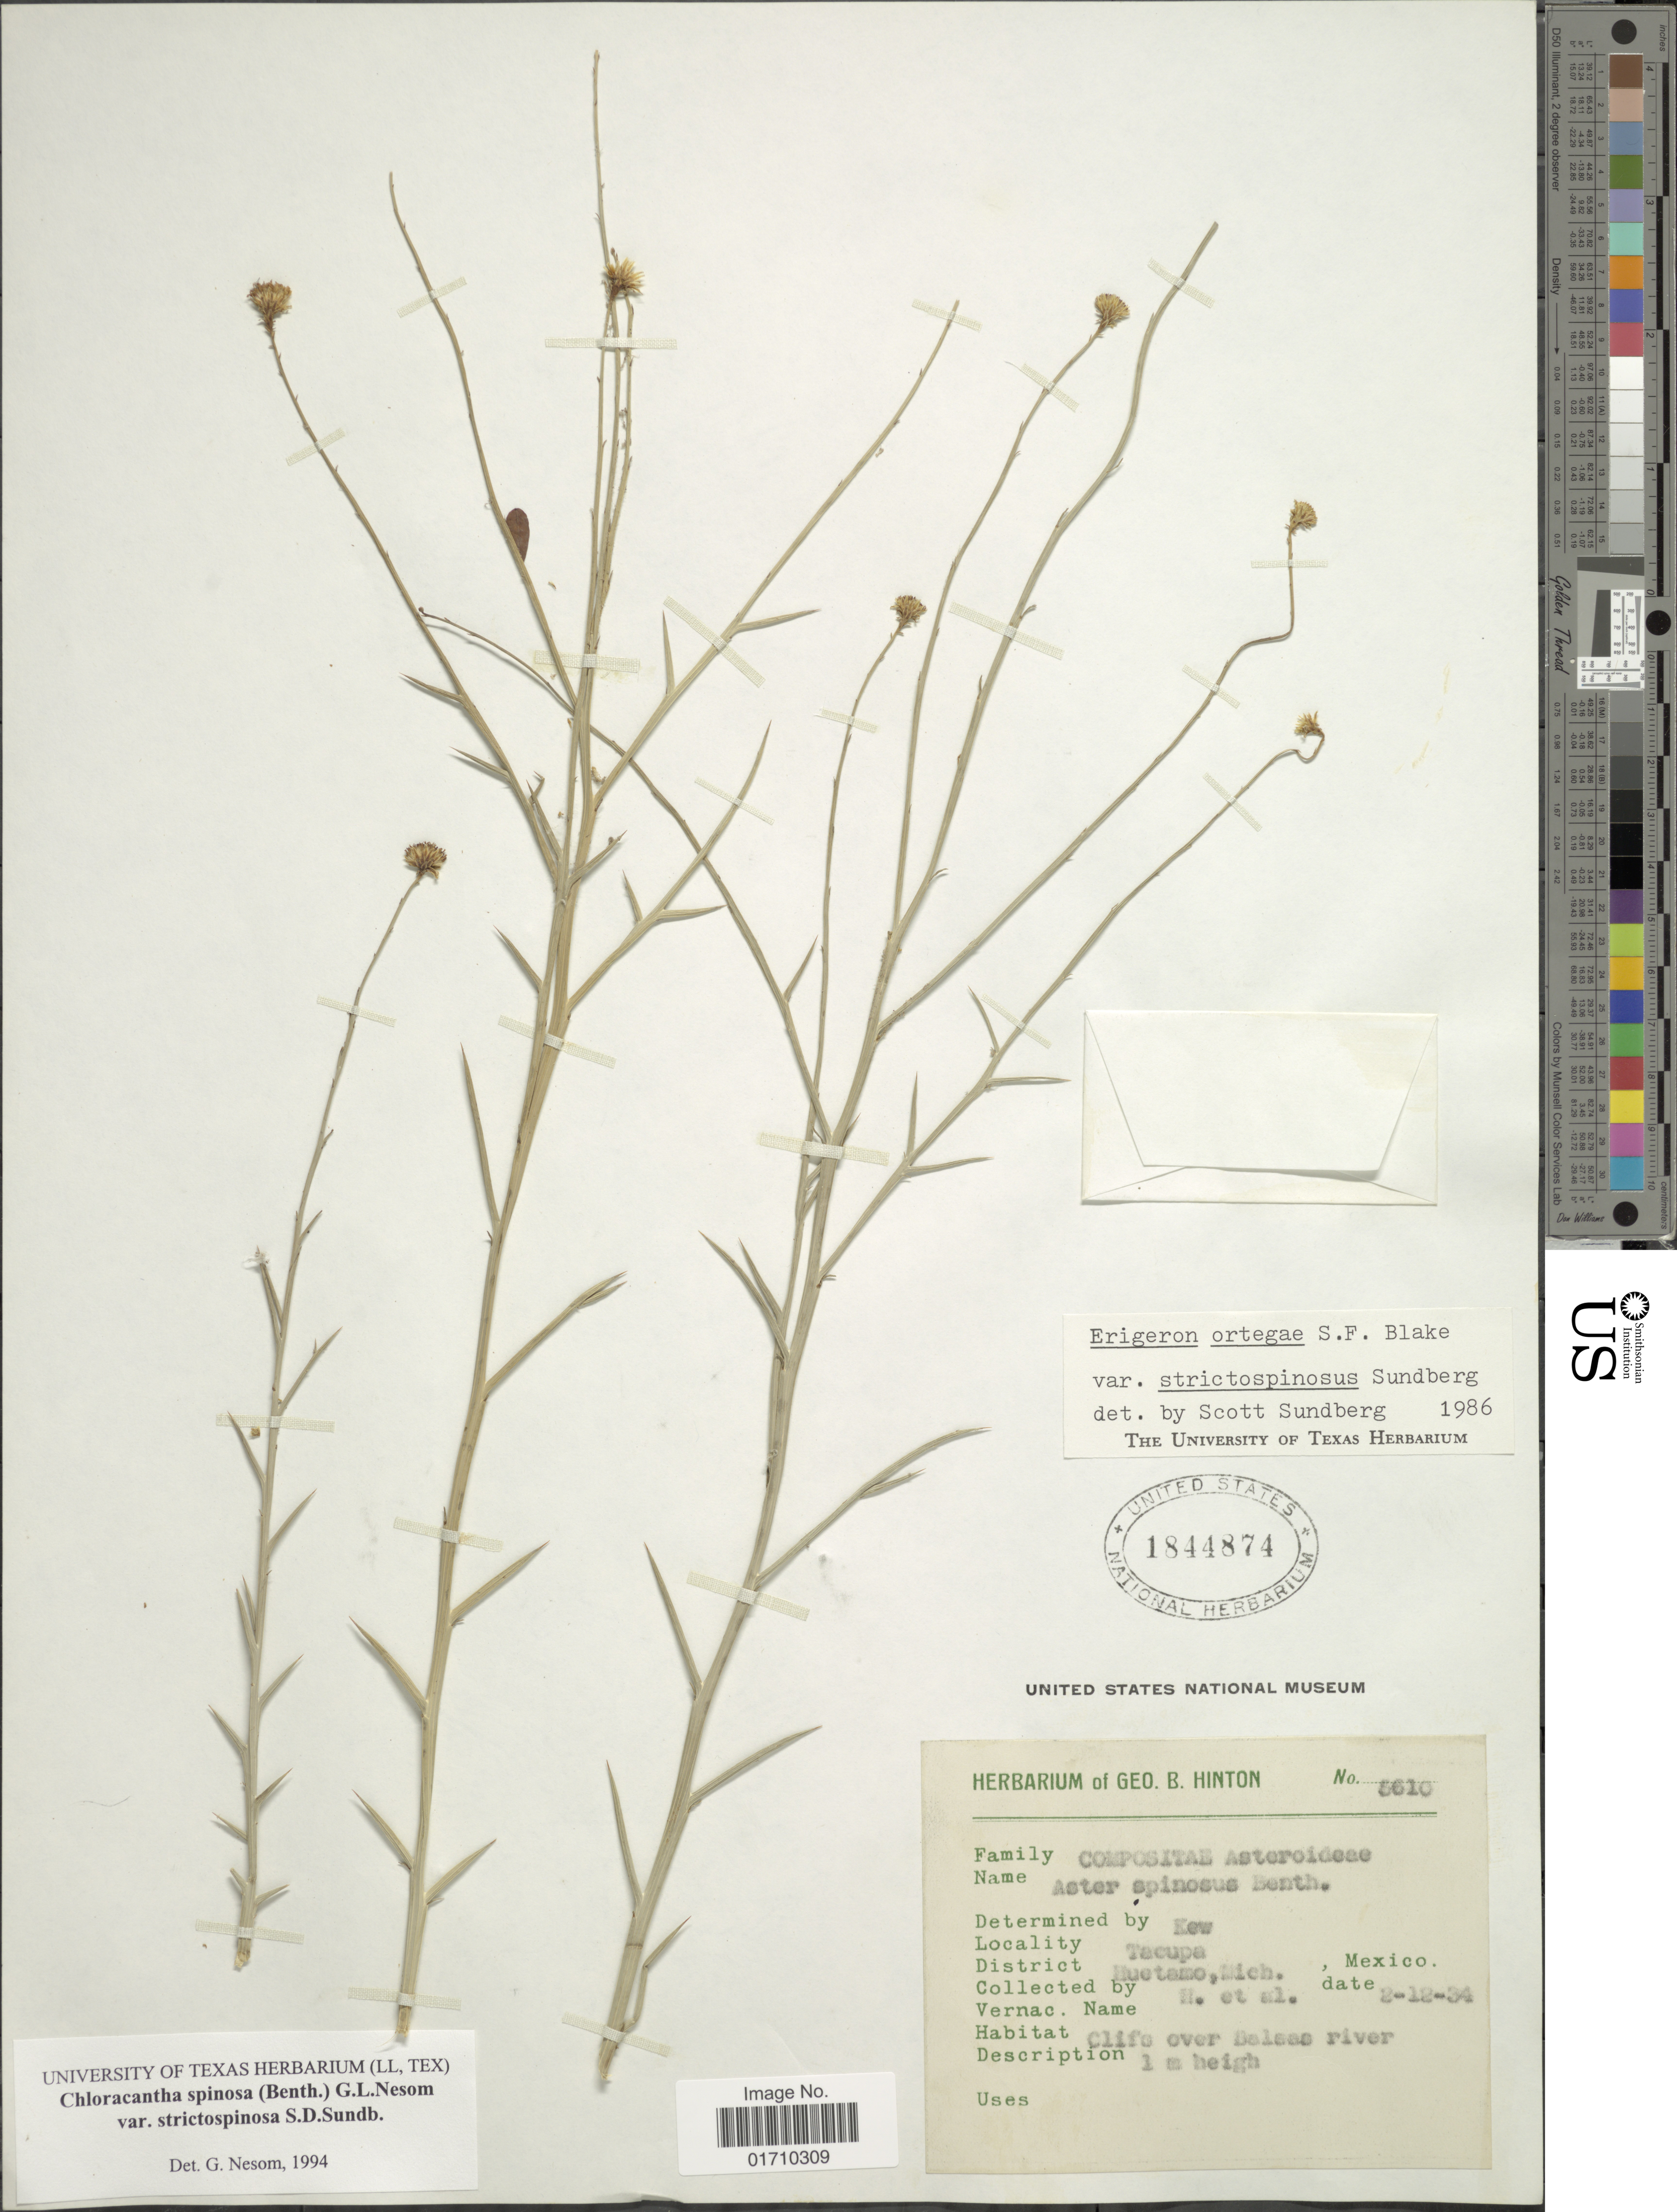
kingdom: Plantae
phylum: Tracheophyta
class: Magnoliopsida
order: Asterales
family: Asteraceae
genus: Chloracantha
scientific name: Chloracantha spinosa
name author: (Benth.) G.L. Nesom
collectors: G. B. Hinton & et al.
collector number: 5610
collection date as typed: Transcribed d/m/y: 2/12/34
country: Mexico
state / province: Michoacán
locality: Tacupa, District Huetamo, Mich, Cliff over Dalsae river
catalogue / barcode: US 1844874